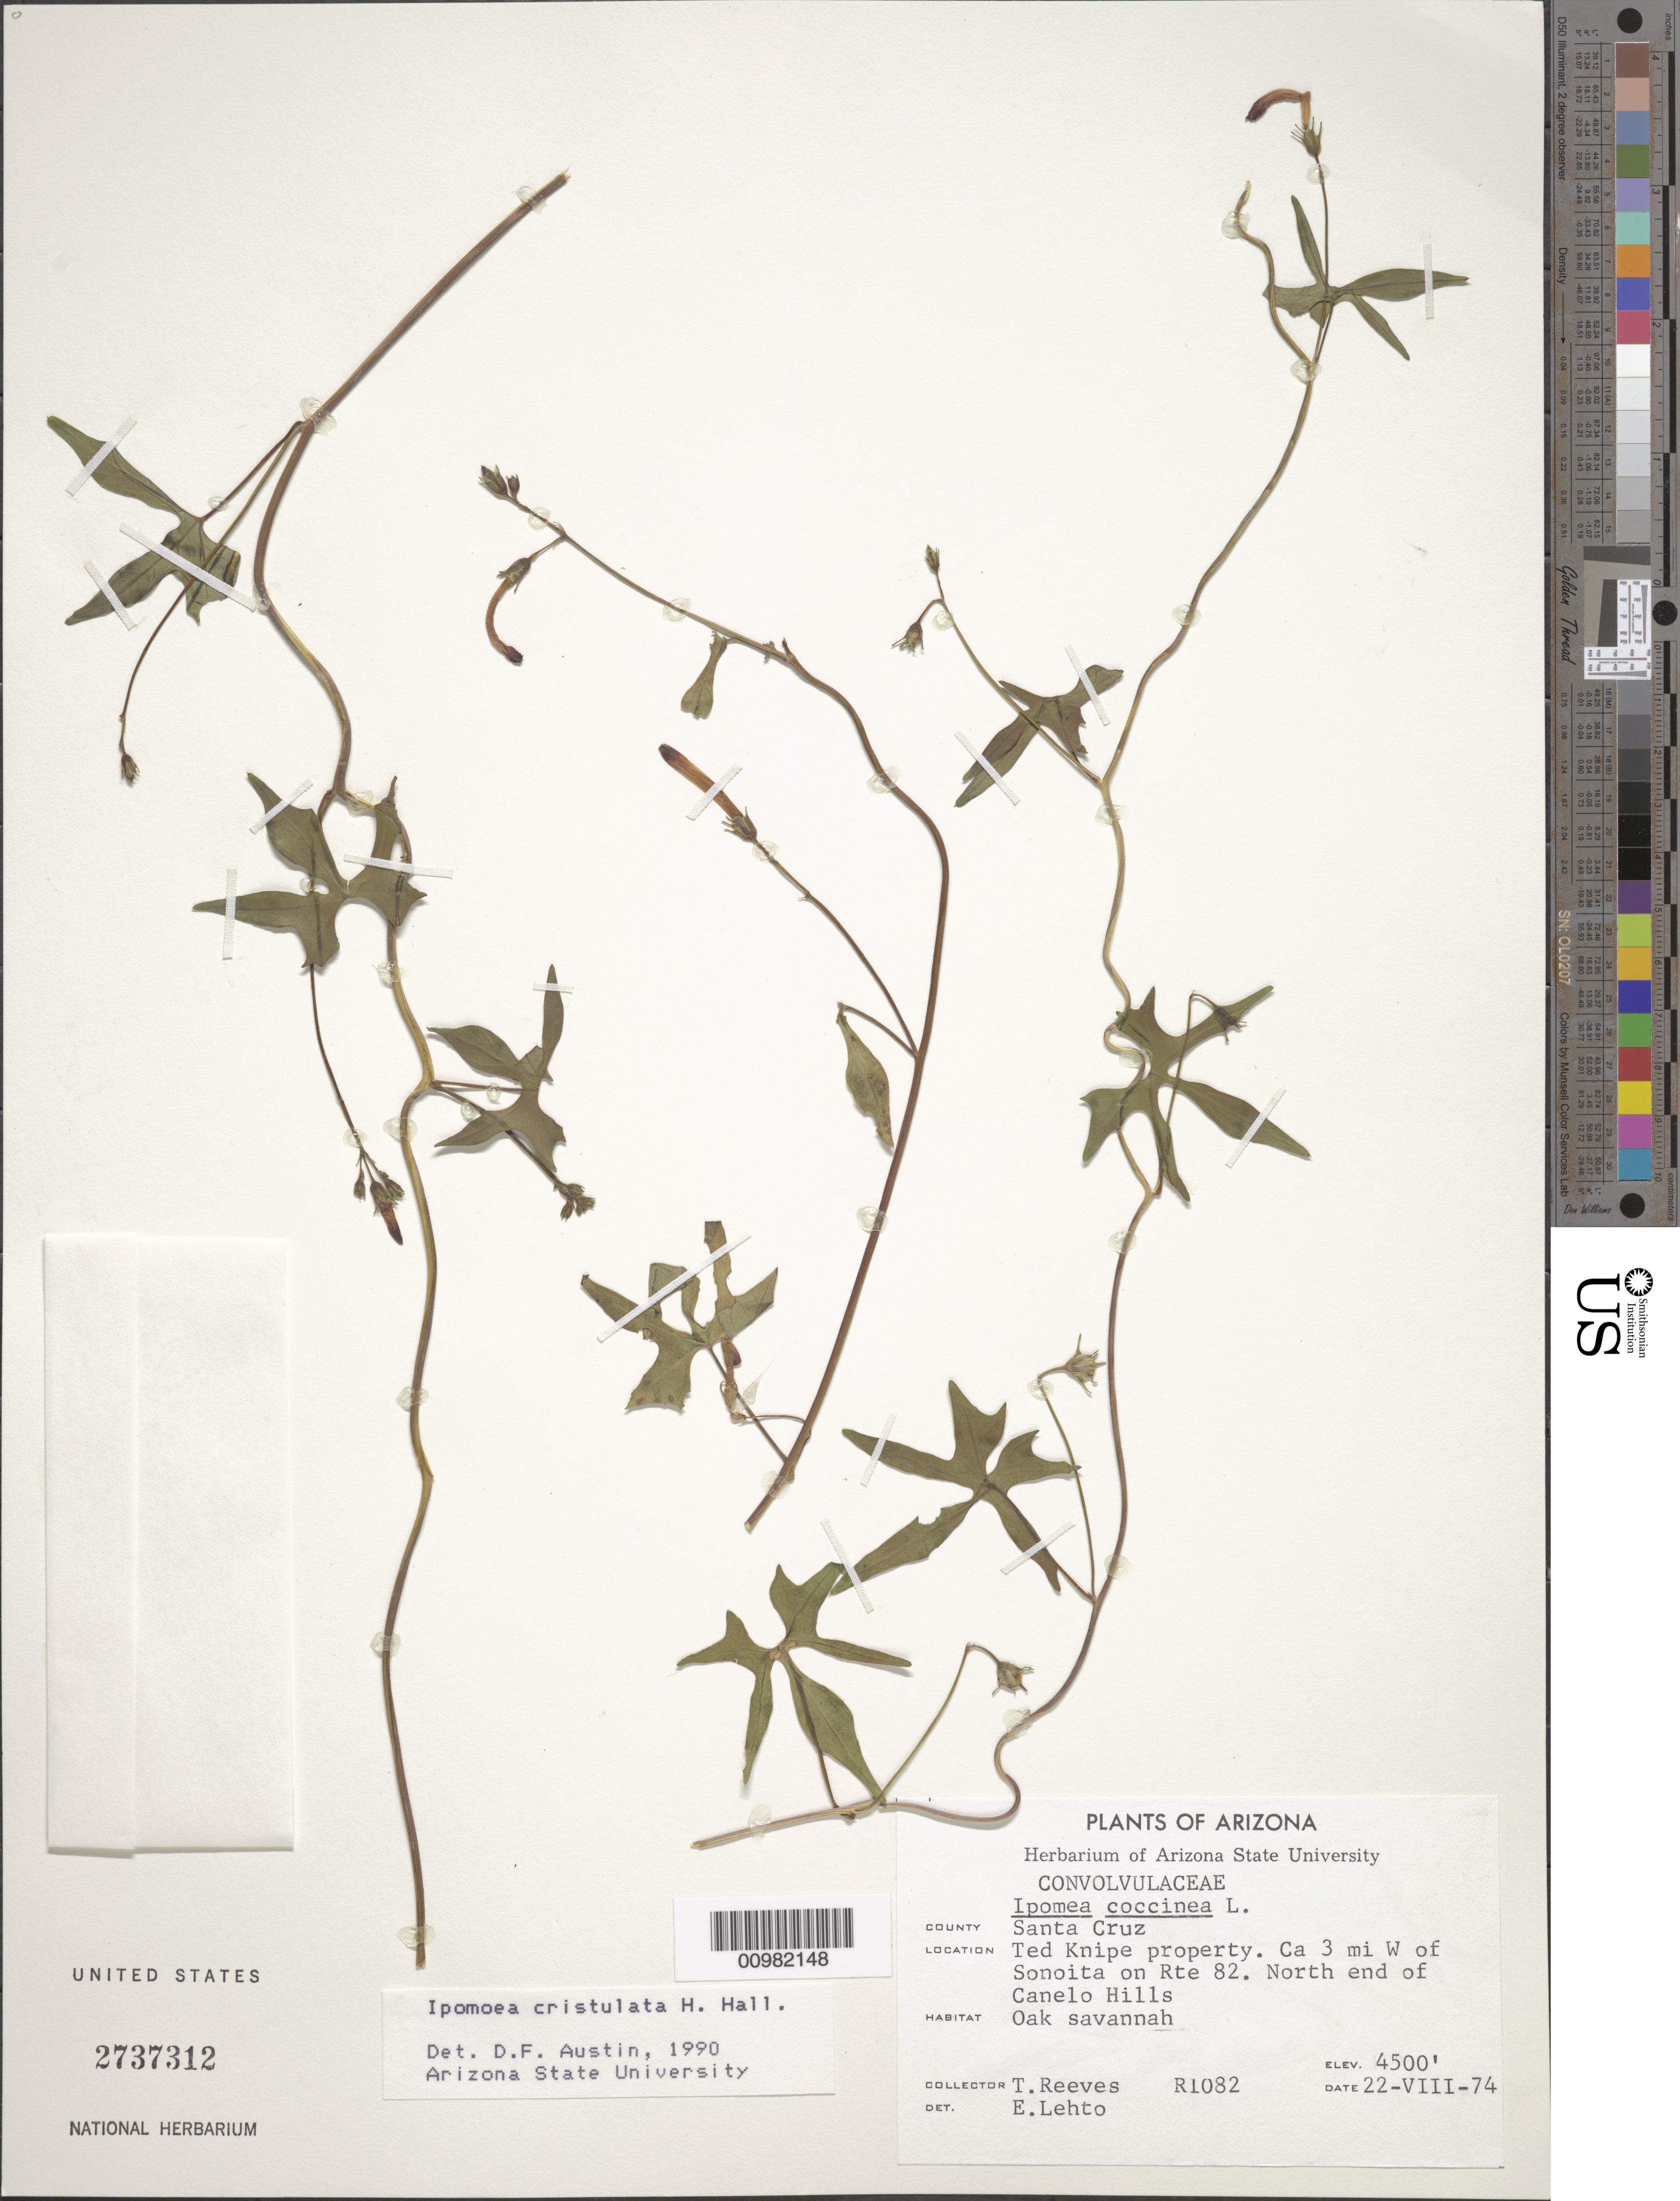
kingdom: Plantae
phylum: Tracheophyta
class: Magnoliopsida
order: Solanales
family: Convolvulaceae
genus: Ipomoea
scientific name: Ipomoea cristulata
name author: Hallier f.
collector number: R1082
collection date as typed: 22 Aug 1974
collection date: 1974-08-22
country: United States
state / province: Arizona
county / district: Santa Cruz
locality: North end of Canelo Hills; Ca 3 mi. W. of Sonoita on Rte 82; Ted Knipe property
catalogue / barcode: US 2737312